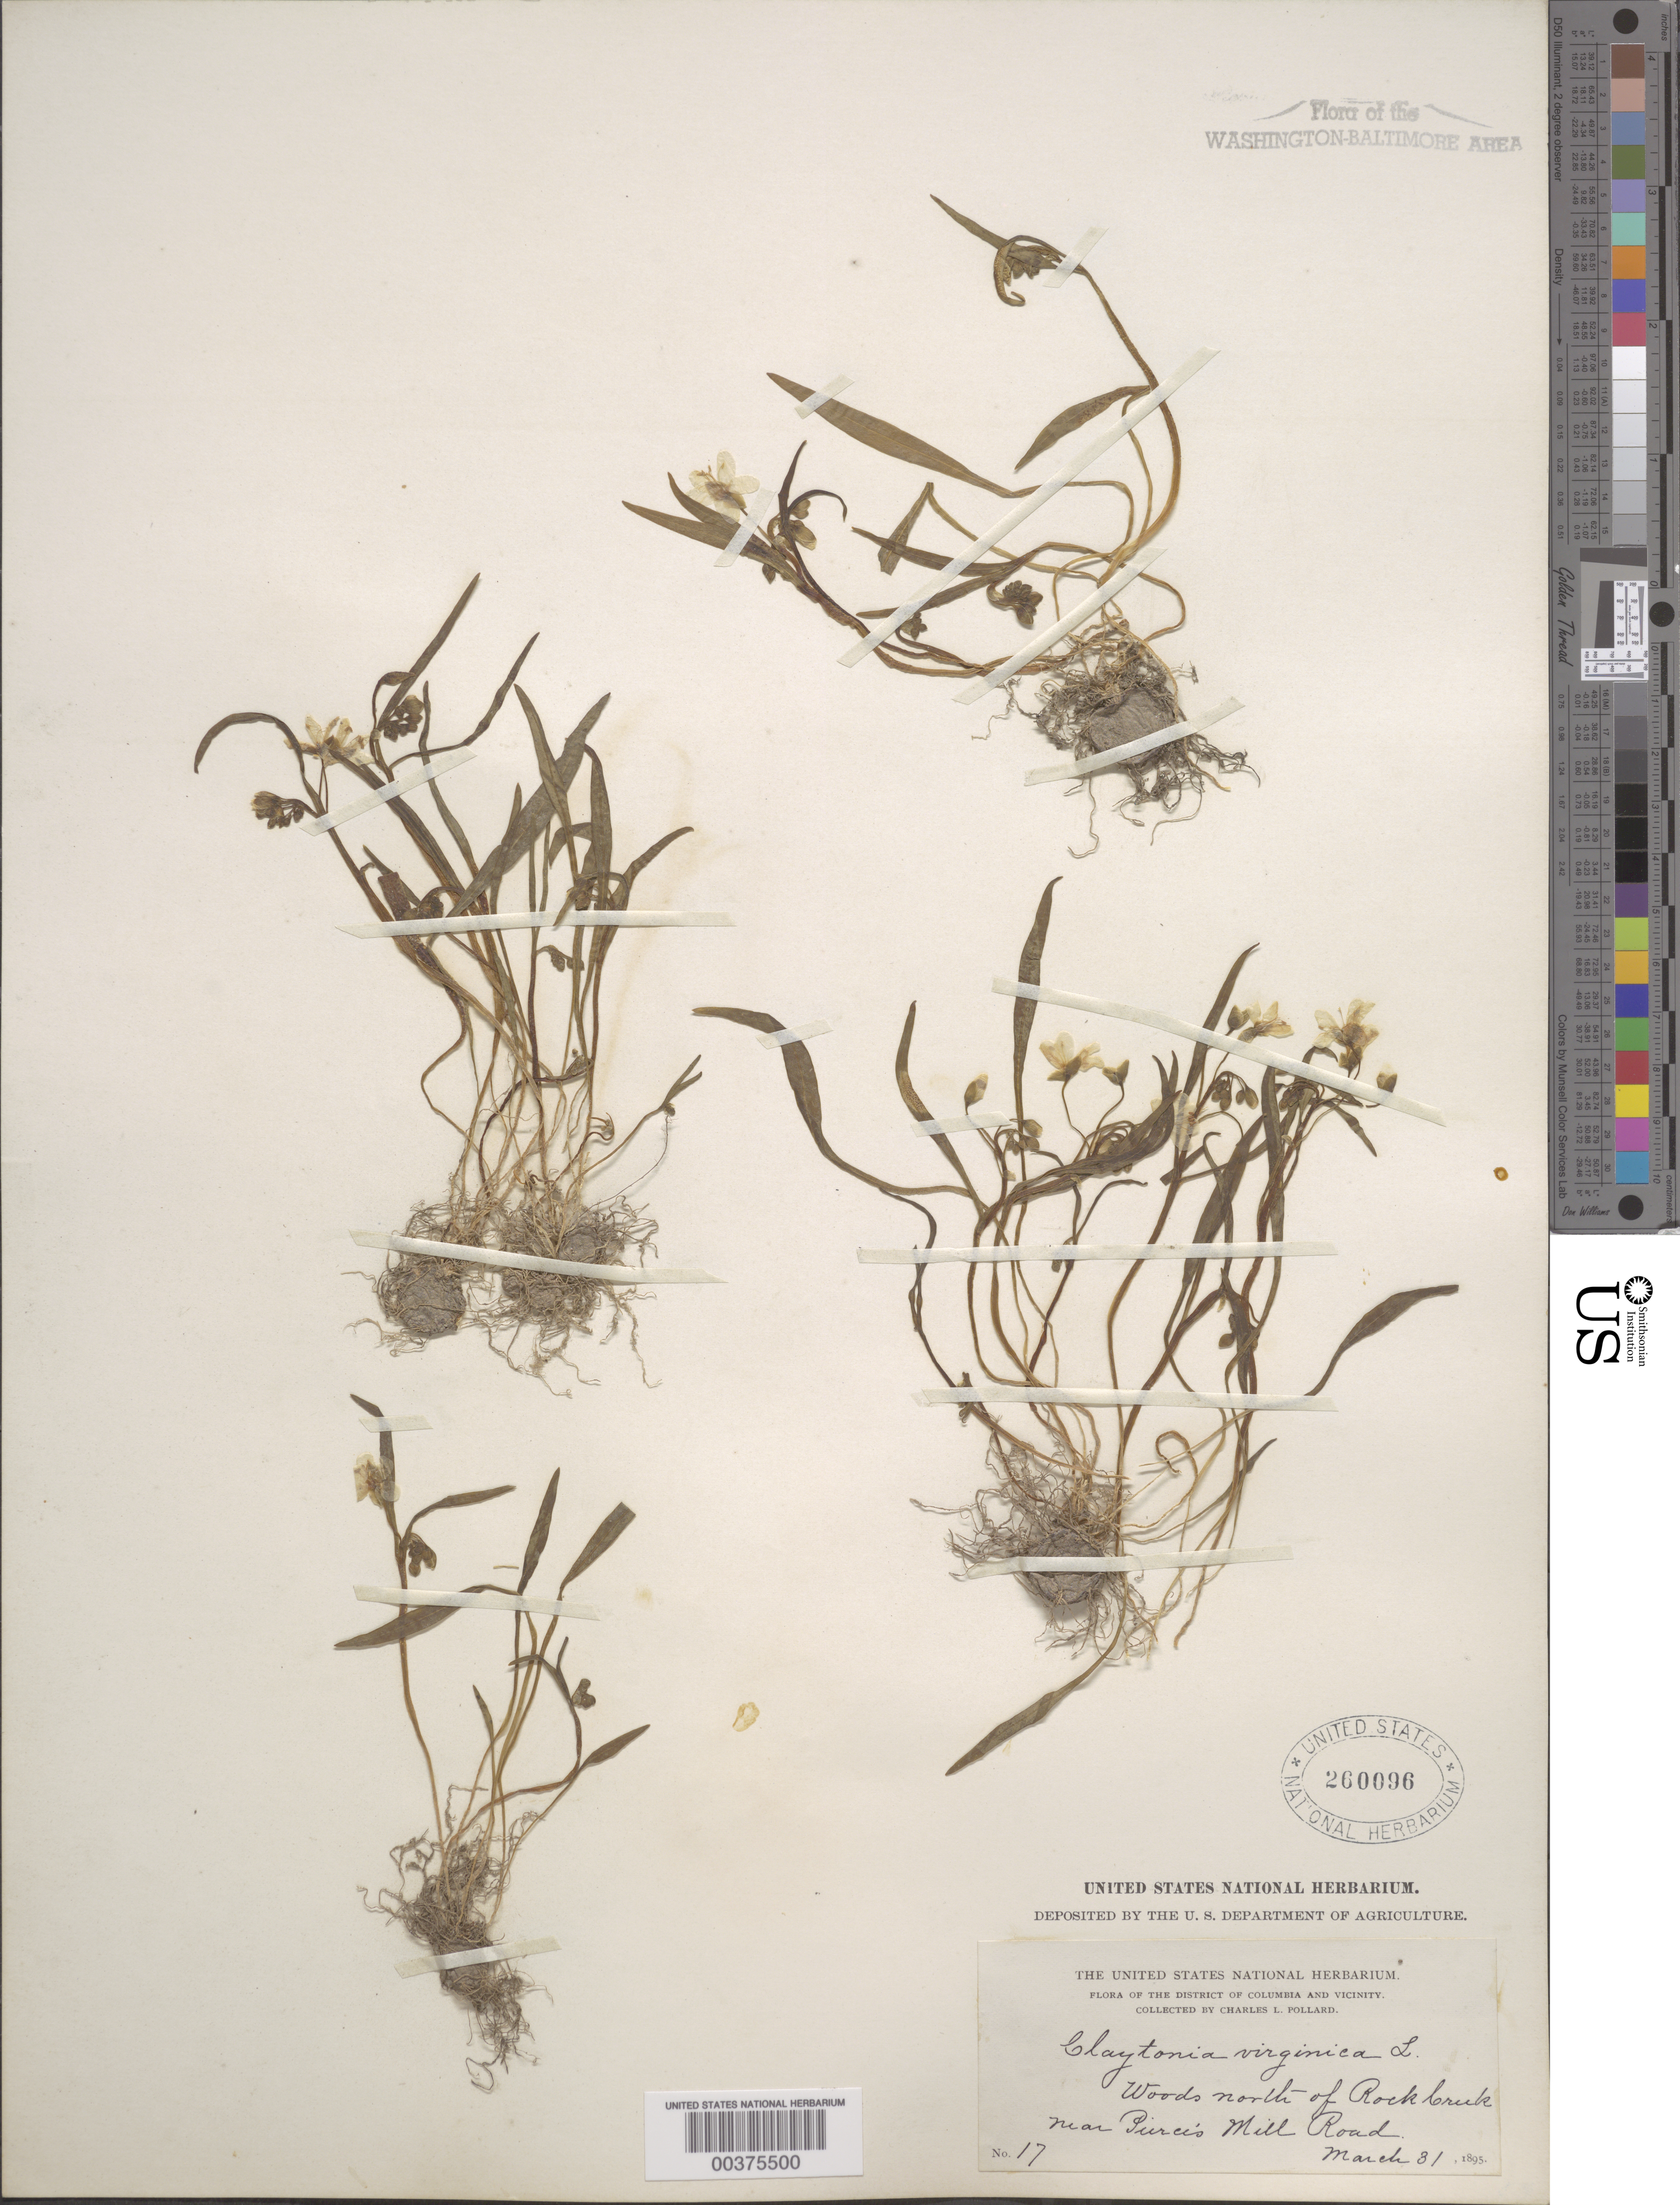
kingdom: Plantae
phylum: Tracheophyta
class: Magnoliopsida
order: Caryophyllales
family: Montiaceae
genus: Claytonia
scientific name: Claytonia virginica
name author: L.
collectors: C. L. Pollard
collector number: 17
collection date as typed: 31 Mar 1895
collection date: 1895-03-31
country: United States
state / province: District of Columbia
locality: North of Rock Creek near Pierce's Mill Rd. Rock Creek Park and Vicinity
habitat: Woods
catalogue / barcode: US 260096